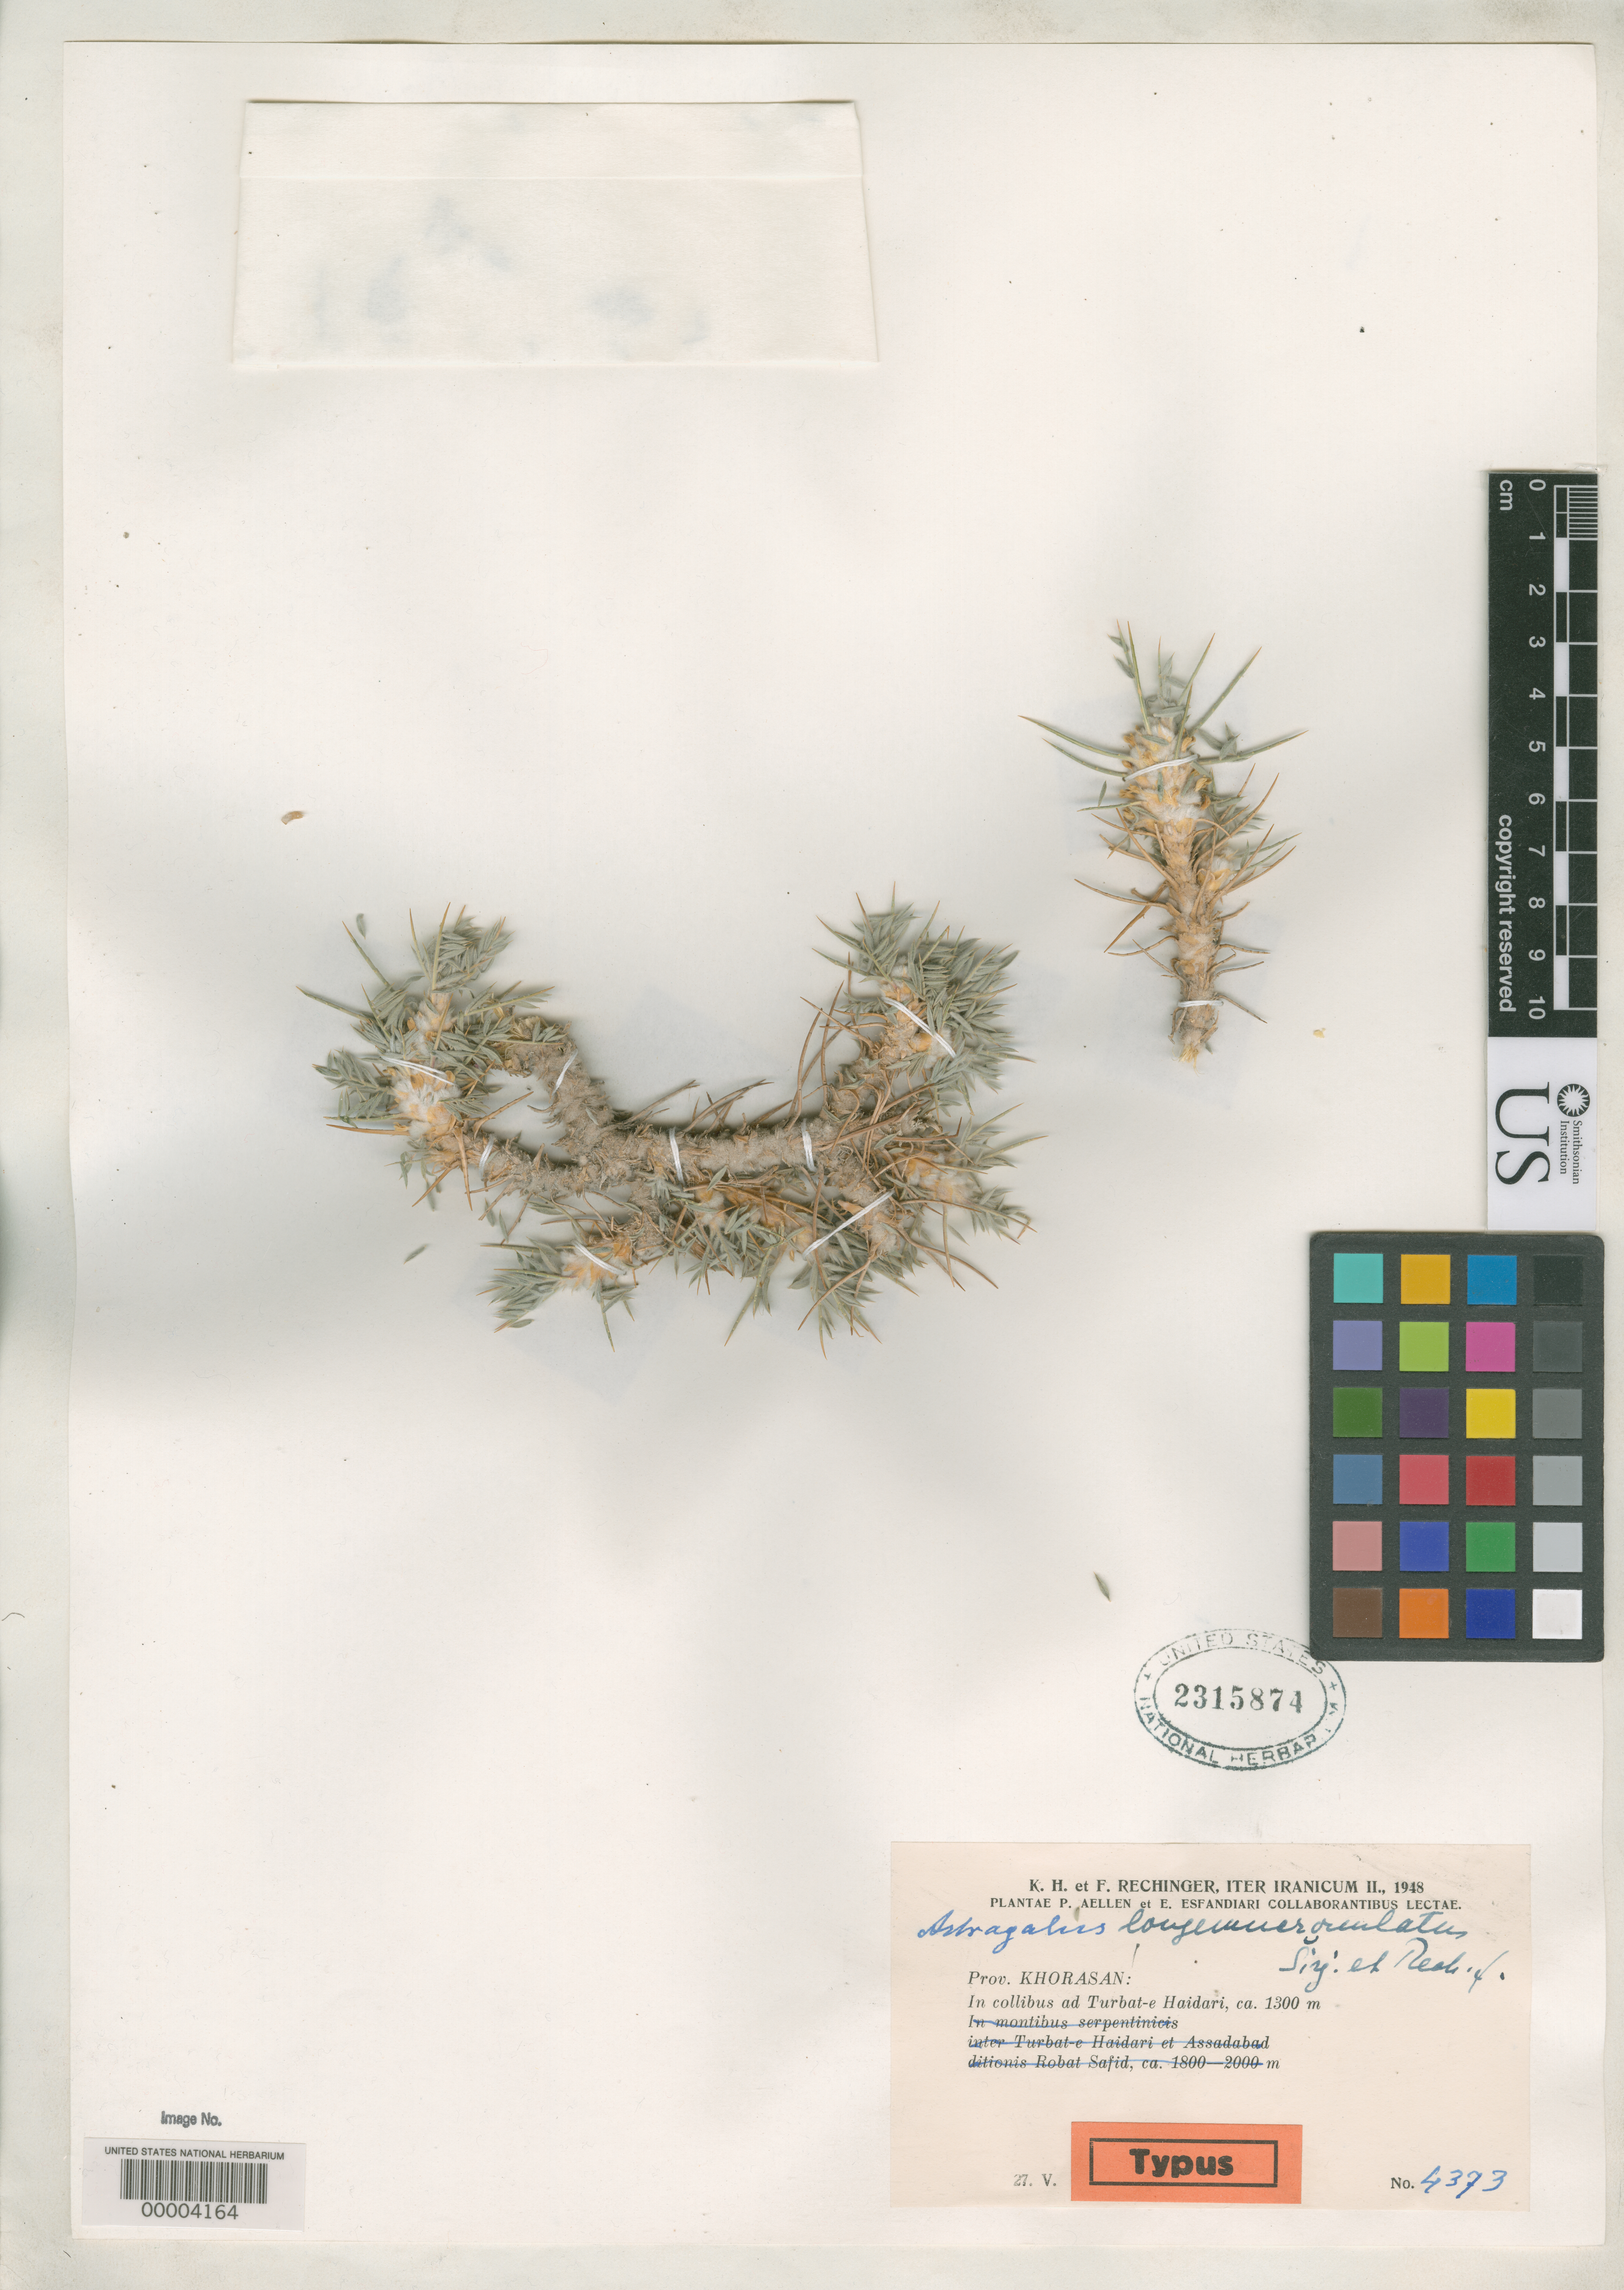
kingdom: Plantae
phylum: Tracheophyta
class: Magnoliopsida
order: Fabales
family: Fabaceae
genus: Astragalus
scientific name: Astragalus longemucronulatus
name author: Širj. & Rech. f.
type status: Isotype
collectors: K. H. Rechinger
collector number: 4373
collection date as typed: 27 May 1948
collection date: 1948-05-27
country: Iran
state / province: Khorasan [obsolete]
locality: Turbat-e-Haidari.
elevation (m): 1300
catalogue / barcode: US 2315874